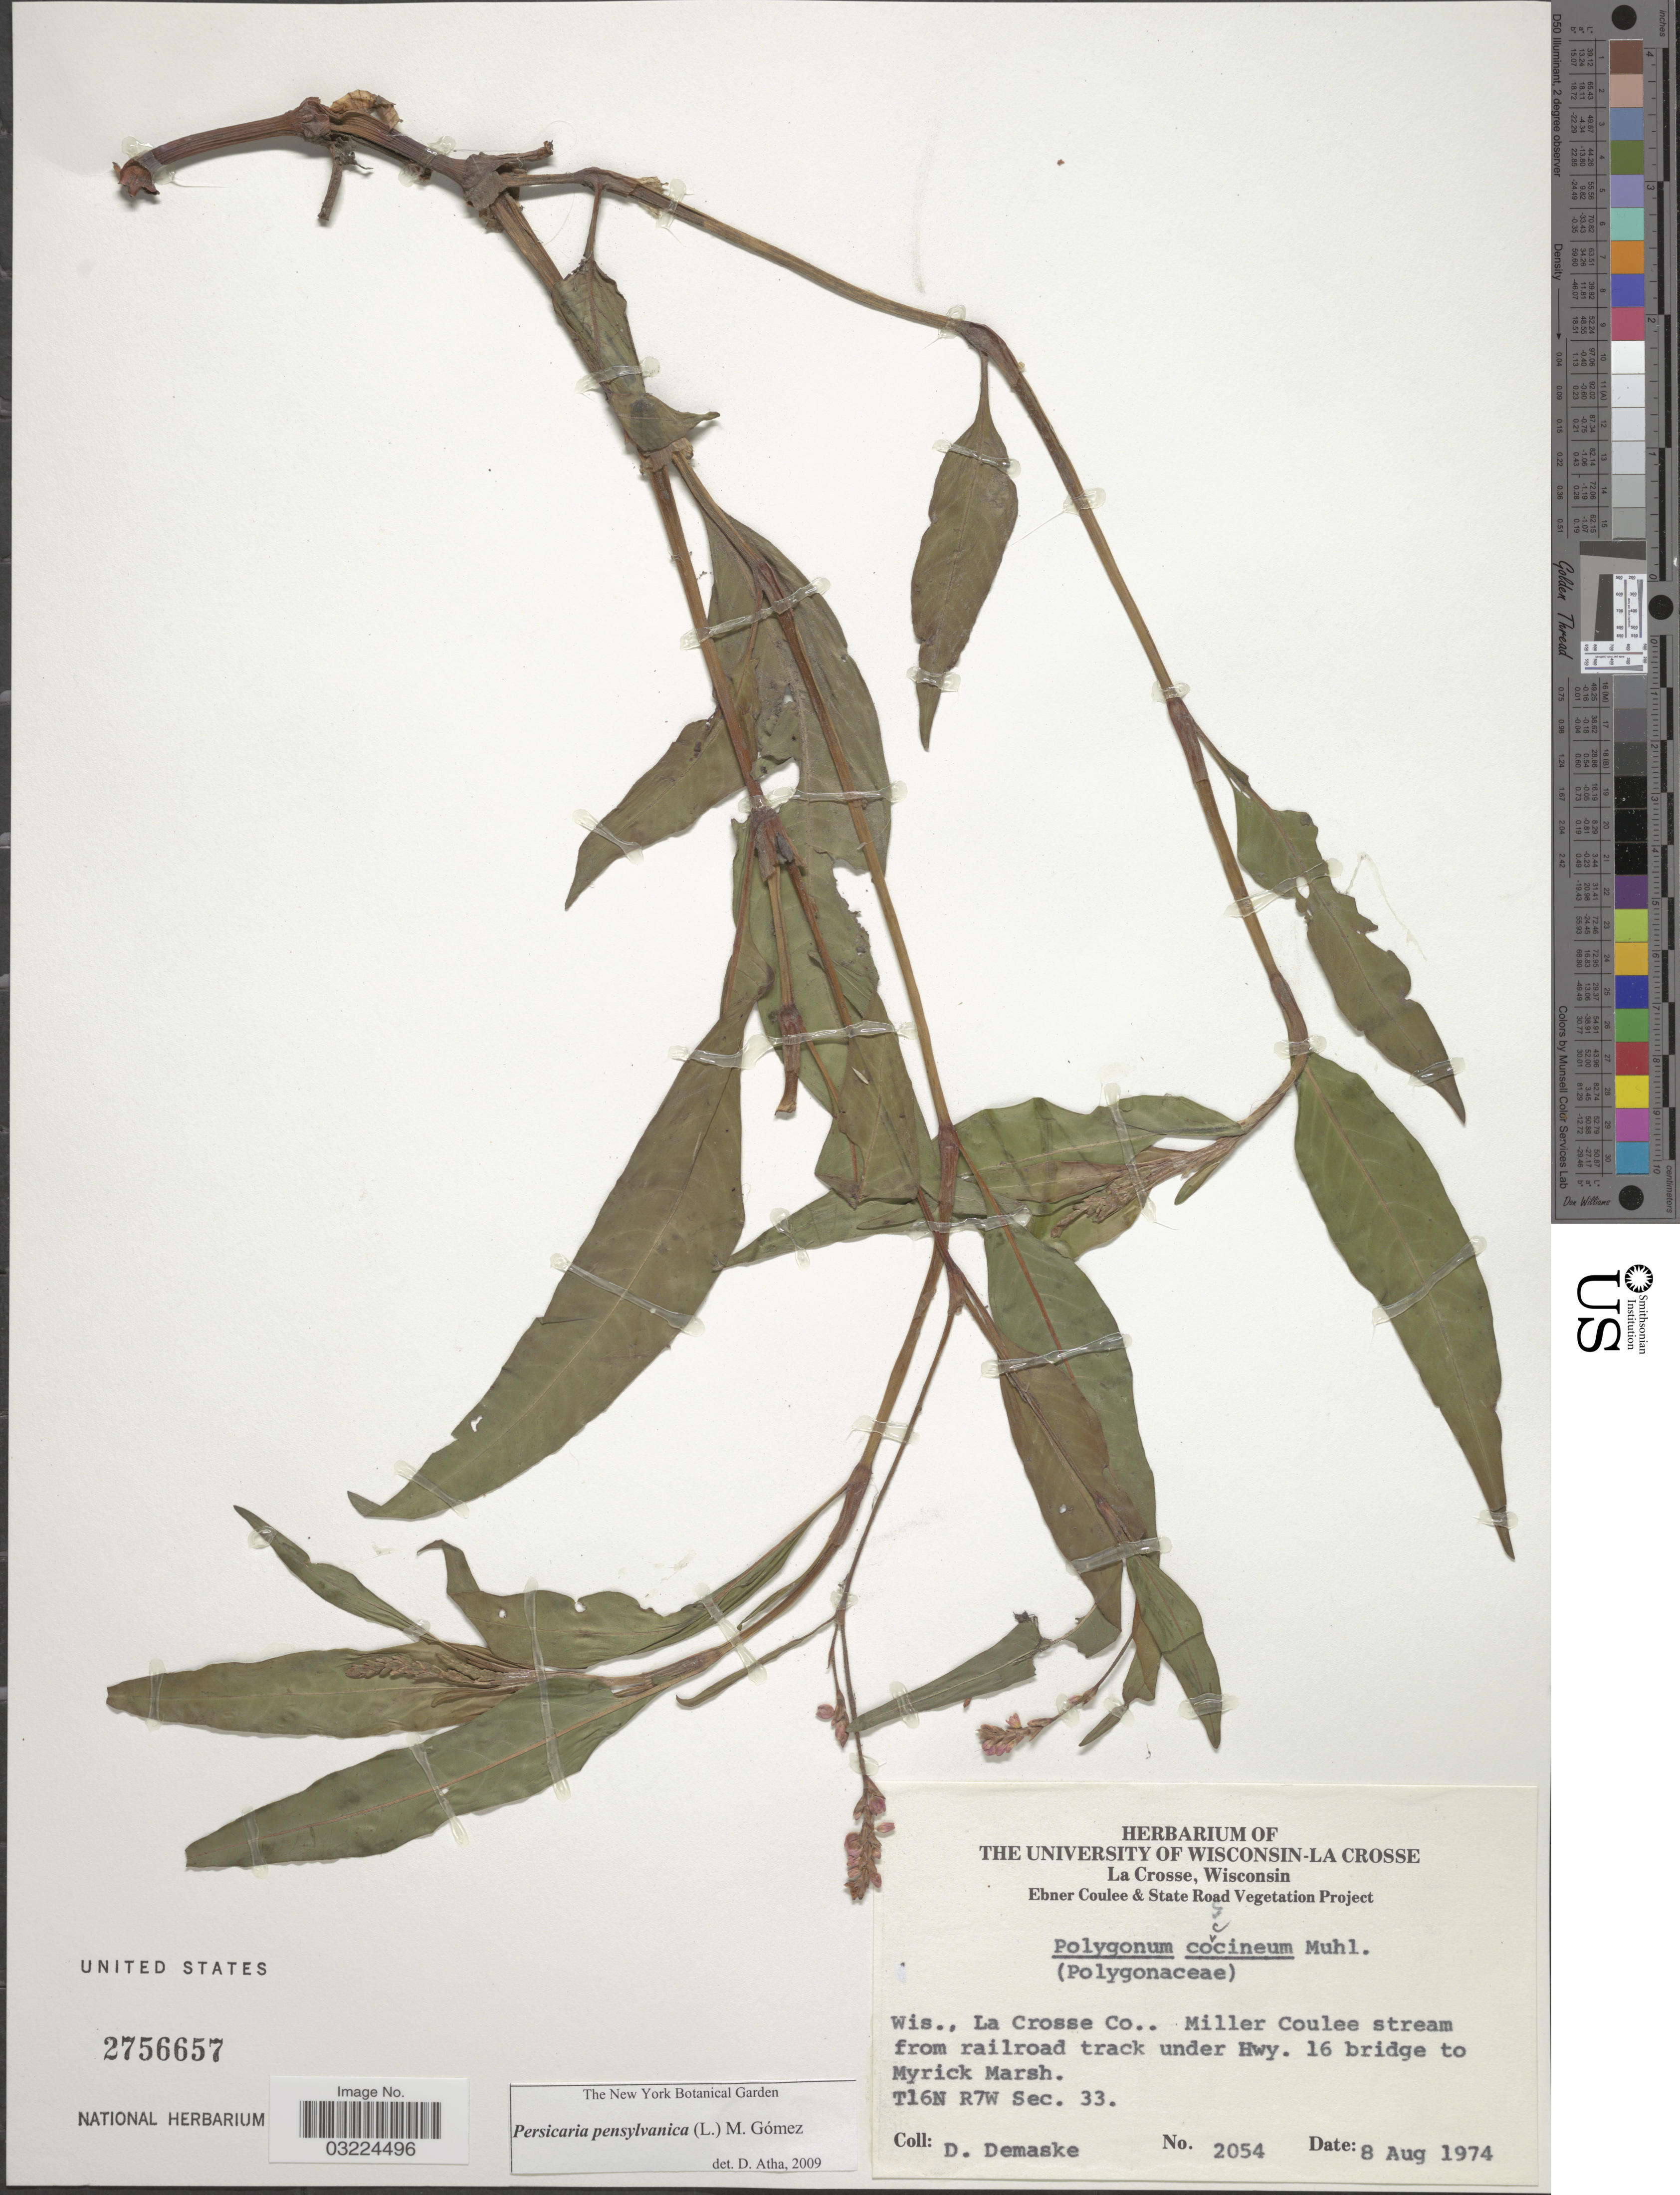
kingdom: Plantae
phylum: Tracheophyta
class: Magnoliopsida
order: Caryophyllales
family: Polygonaceae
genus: Persicaria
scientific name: Persicaria pensylvanica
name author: (L.) M. Gómez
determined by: Atha, D. E.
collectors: D. Demaske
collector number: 2054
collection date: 1974-08-08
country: United States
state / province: Wisconsin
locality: Wis., La Crosse Co.. Miller coulee stream from railroad track under Hwy. 16 bridge to Myrick Marsh. T16N R7W Sec. 33.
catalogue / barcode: US 2756657